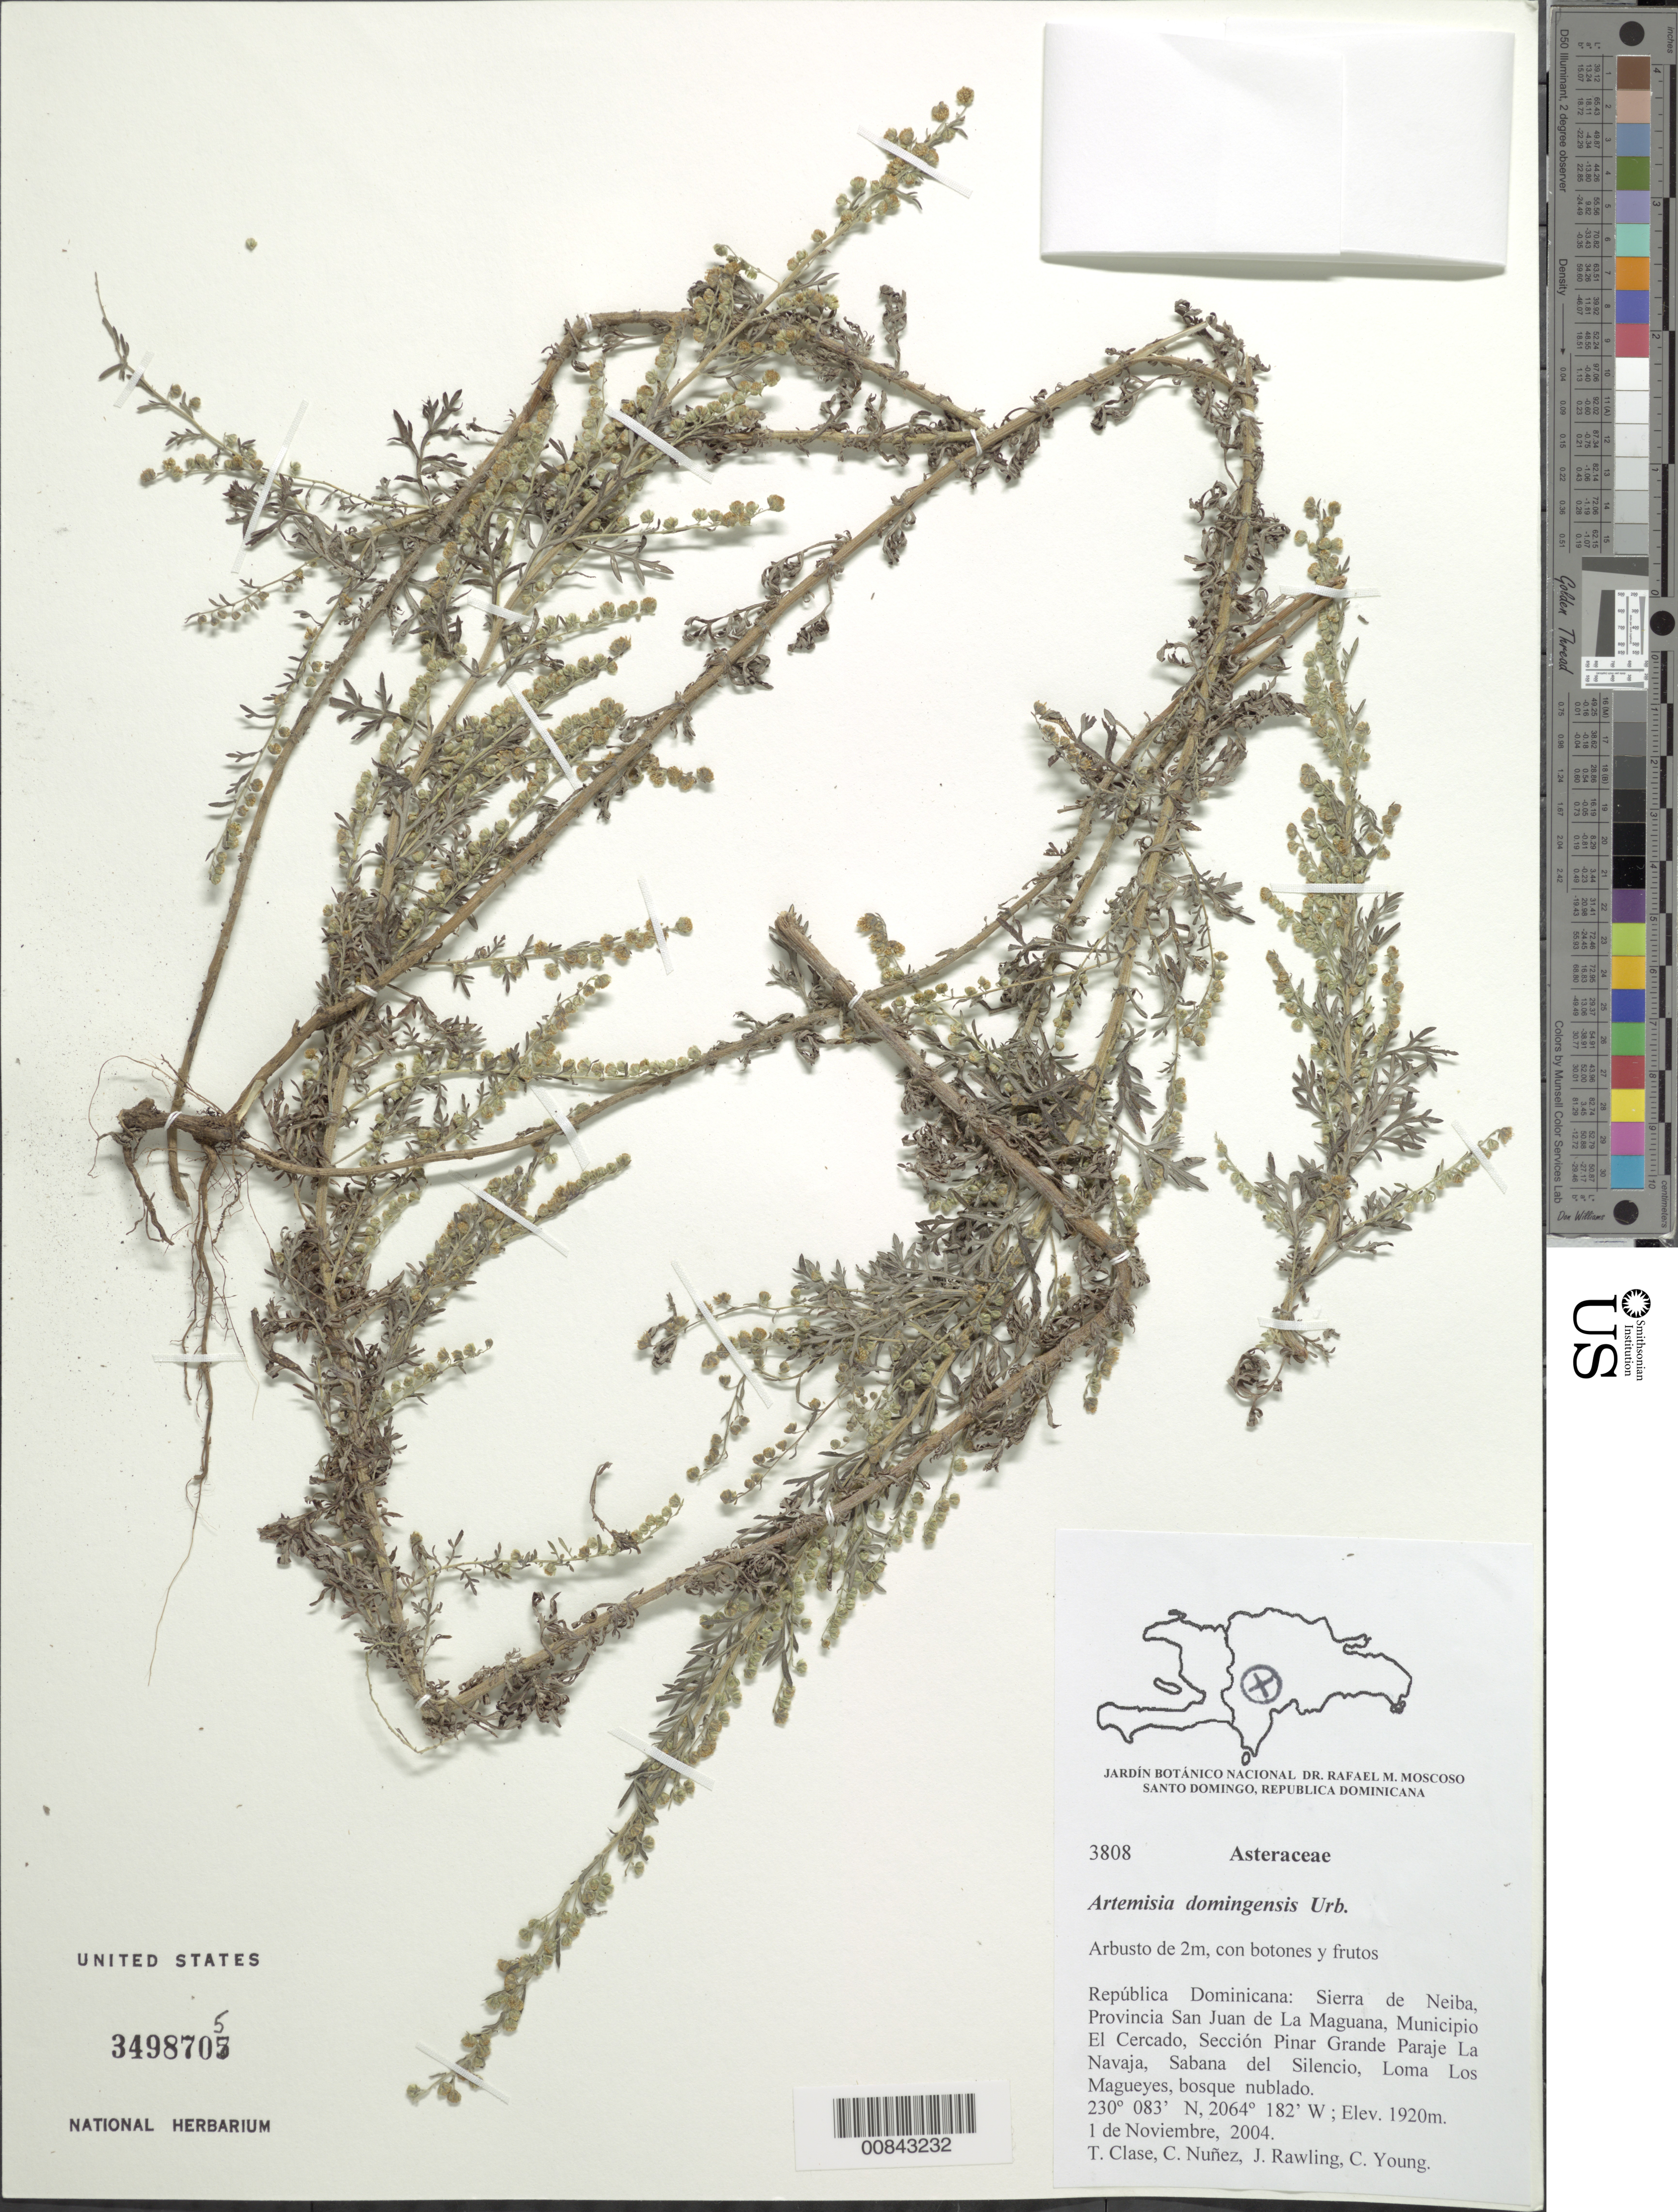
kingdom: Plantae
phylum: Tracheophyta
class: Magnoliopsida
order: Asterales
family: Asteraceae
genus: Artemisia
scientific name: Artemisia domingensis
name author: Urb.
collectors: T. Clase, C. Nunez, J. Rawling & C. Young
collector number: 3808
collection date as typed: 01 Nov 2004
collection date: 2004-11-01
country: Dominican Republic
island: Hispaniola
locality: Sierra de Neiba, Prov. San Juan de La Maguana, Mun. El Cercado, Sección Pinar Grande Paraje La Navaja, Sabana del Silencio, Loma Los Magueyes.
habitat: Bosque nublado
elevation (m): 1920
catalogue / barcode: US 3498705